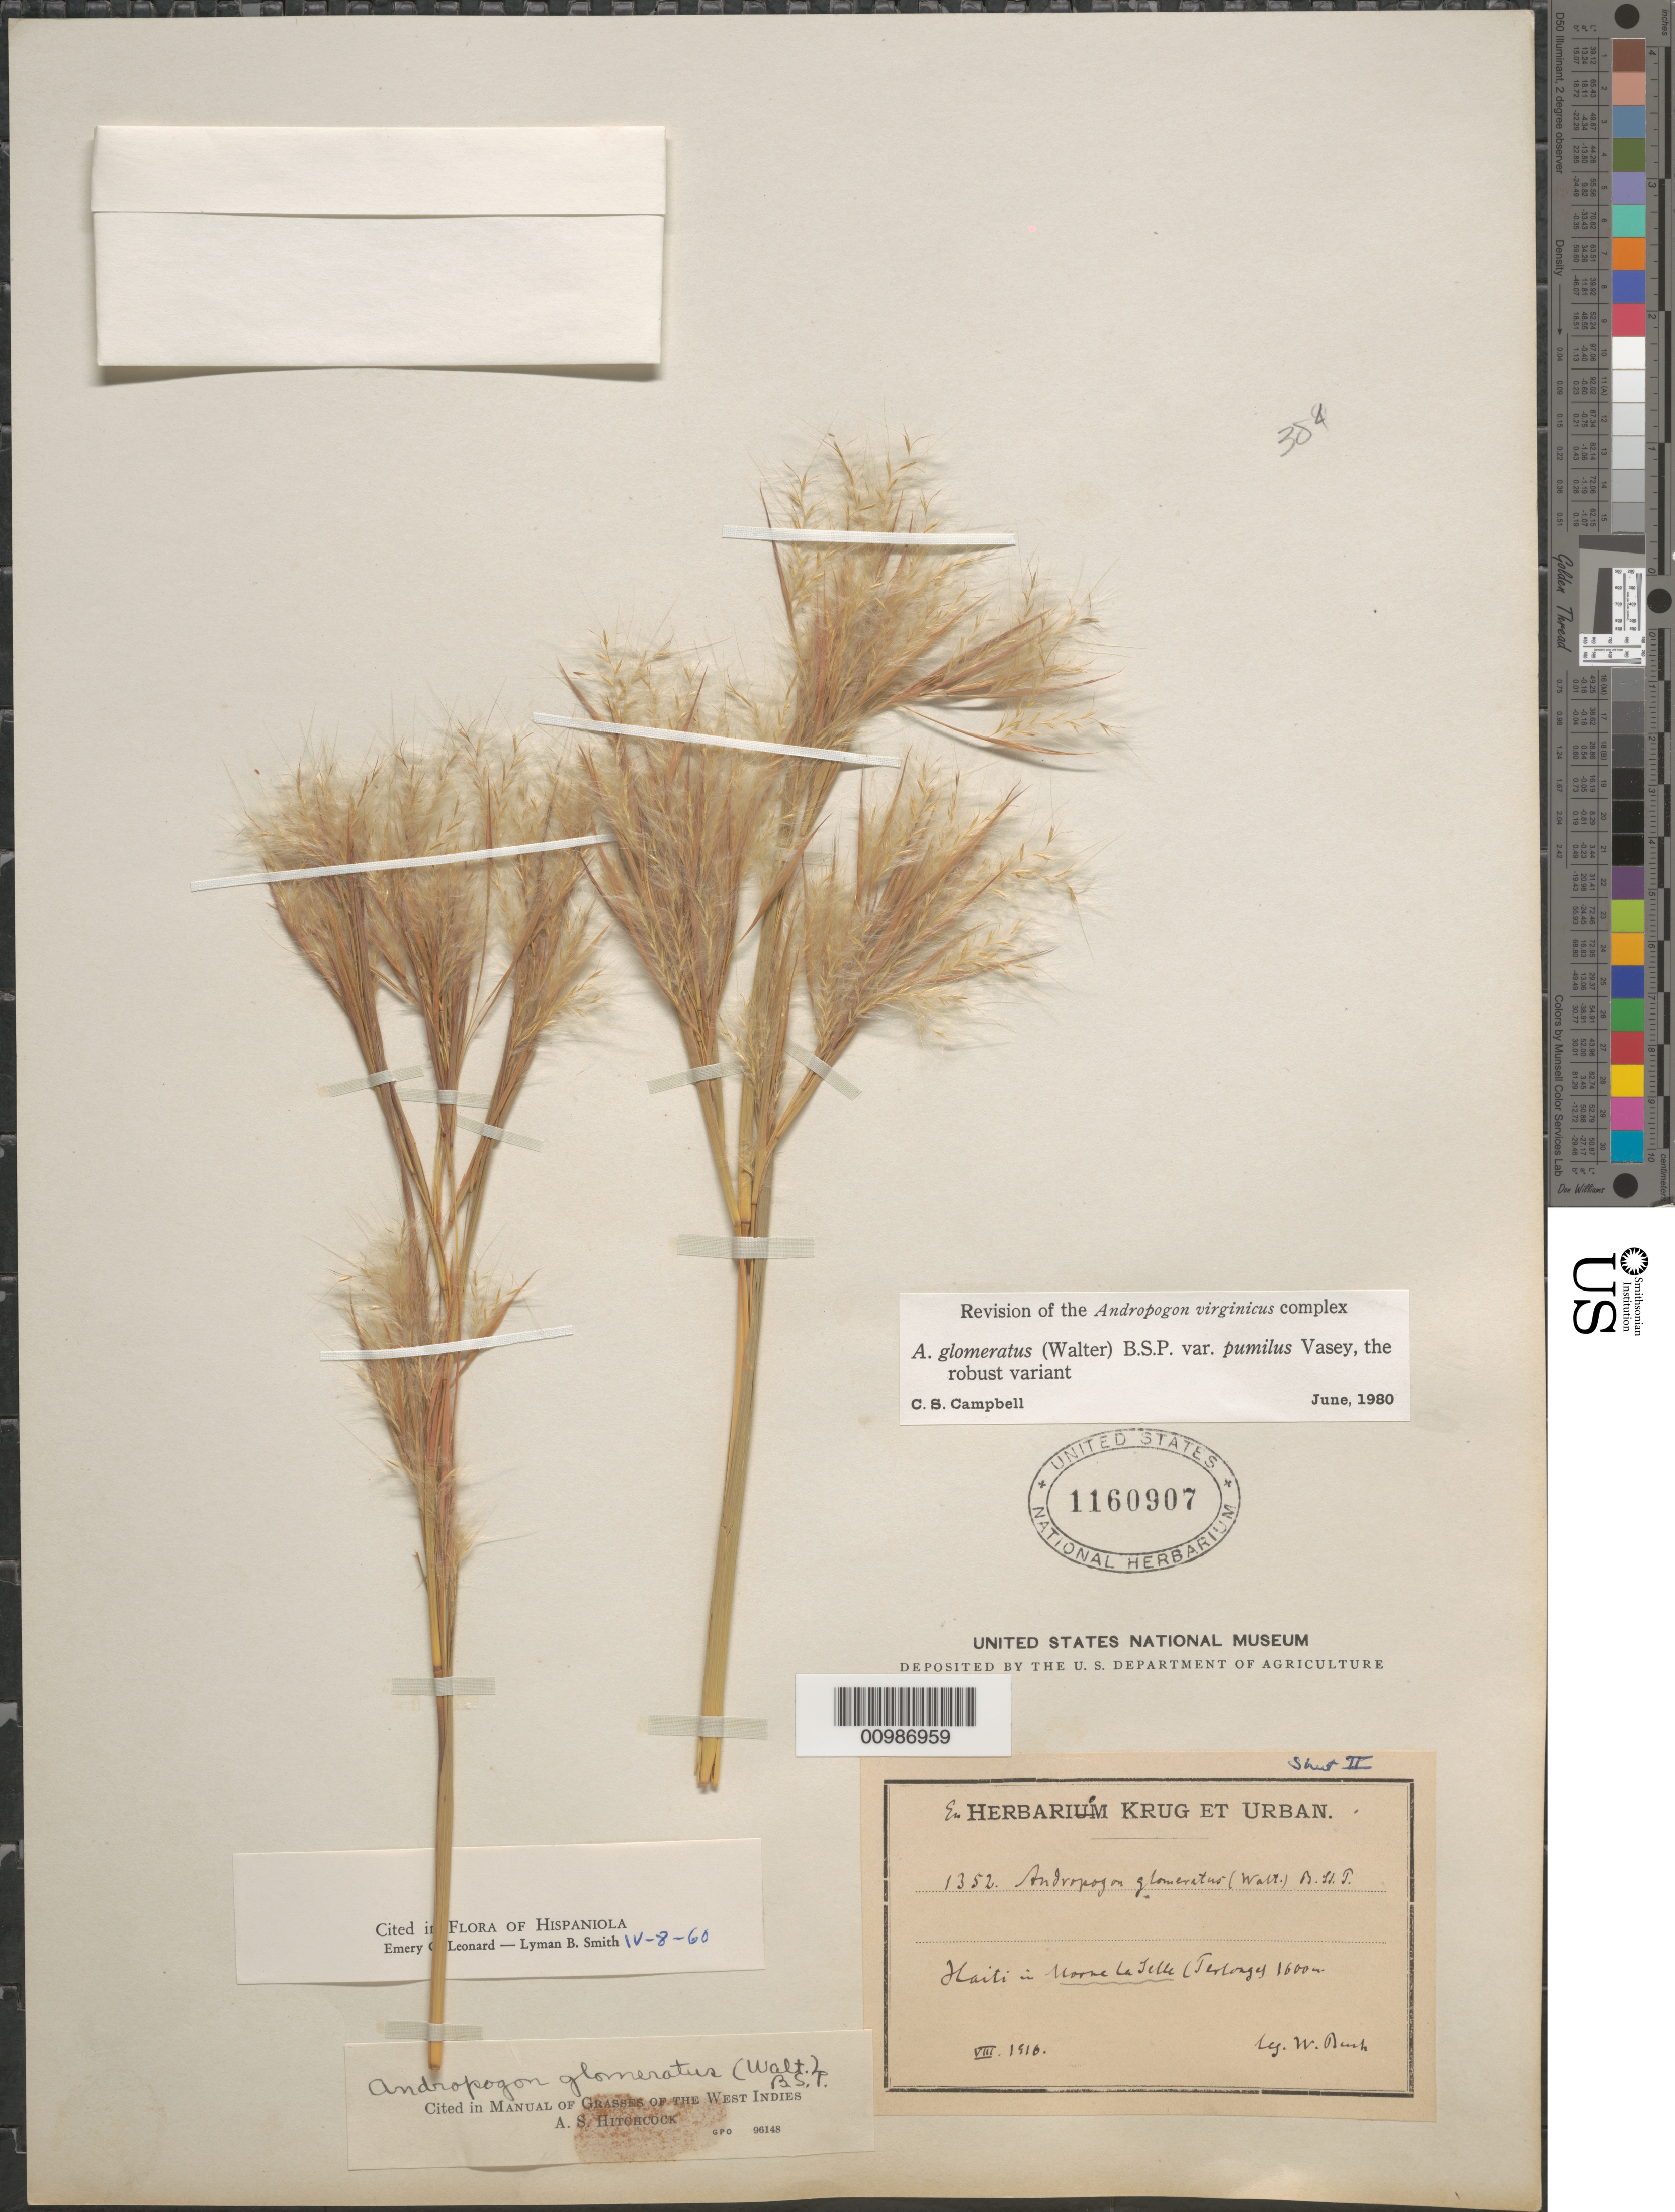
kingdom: Plantae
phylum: Tracheophyta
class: Liliopsida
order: Poales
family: Poaceae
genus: Andropogon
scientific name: Andropogon glomeratus var. pumilus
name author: (Vasey) L.H. Dewey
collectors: W. Bush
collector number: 1352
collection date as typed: Aug 1916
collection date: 1916-08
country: Haiti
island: Hispaniola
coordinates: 0 N, 0 E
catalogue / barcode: US 1160907